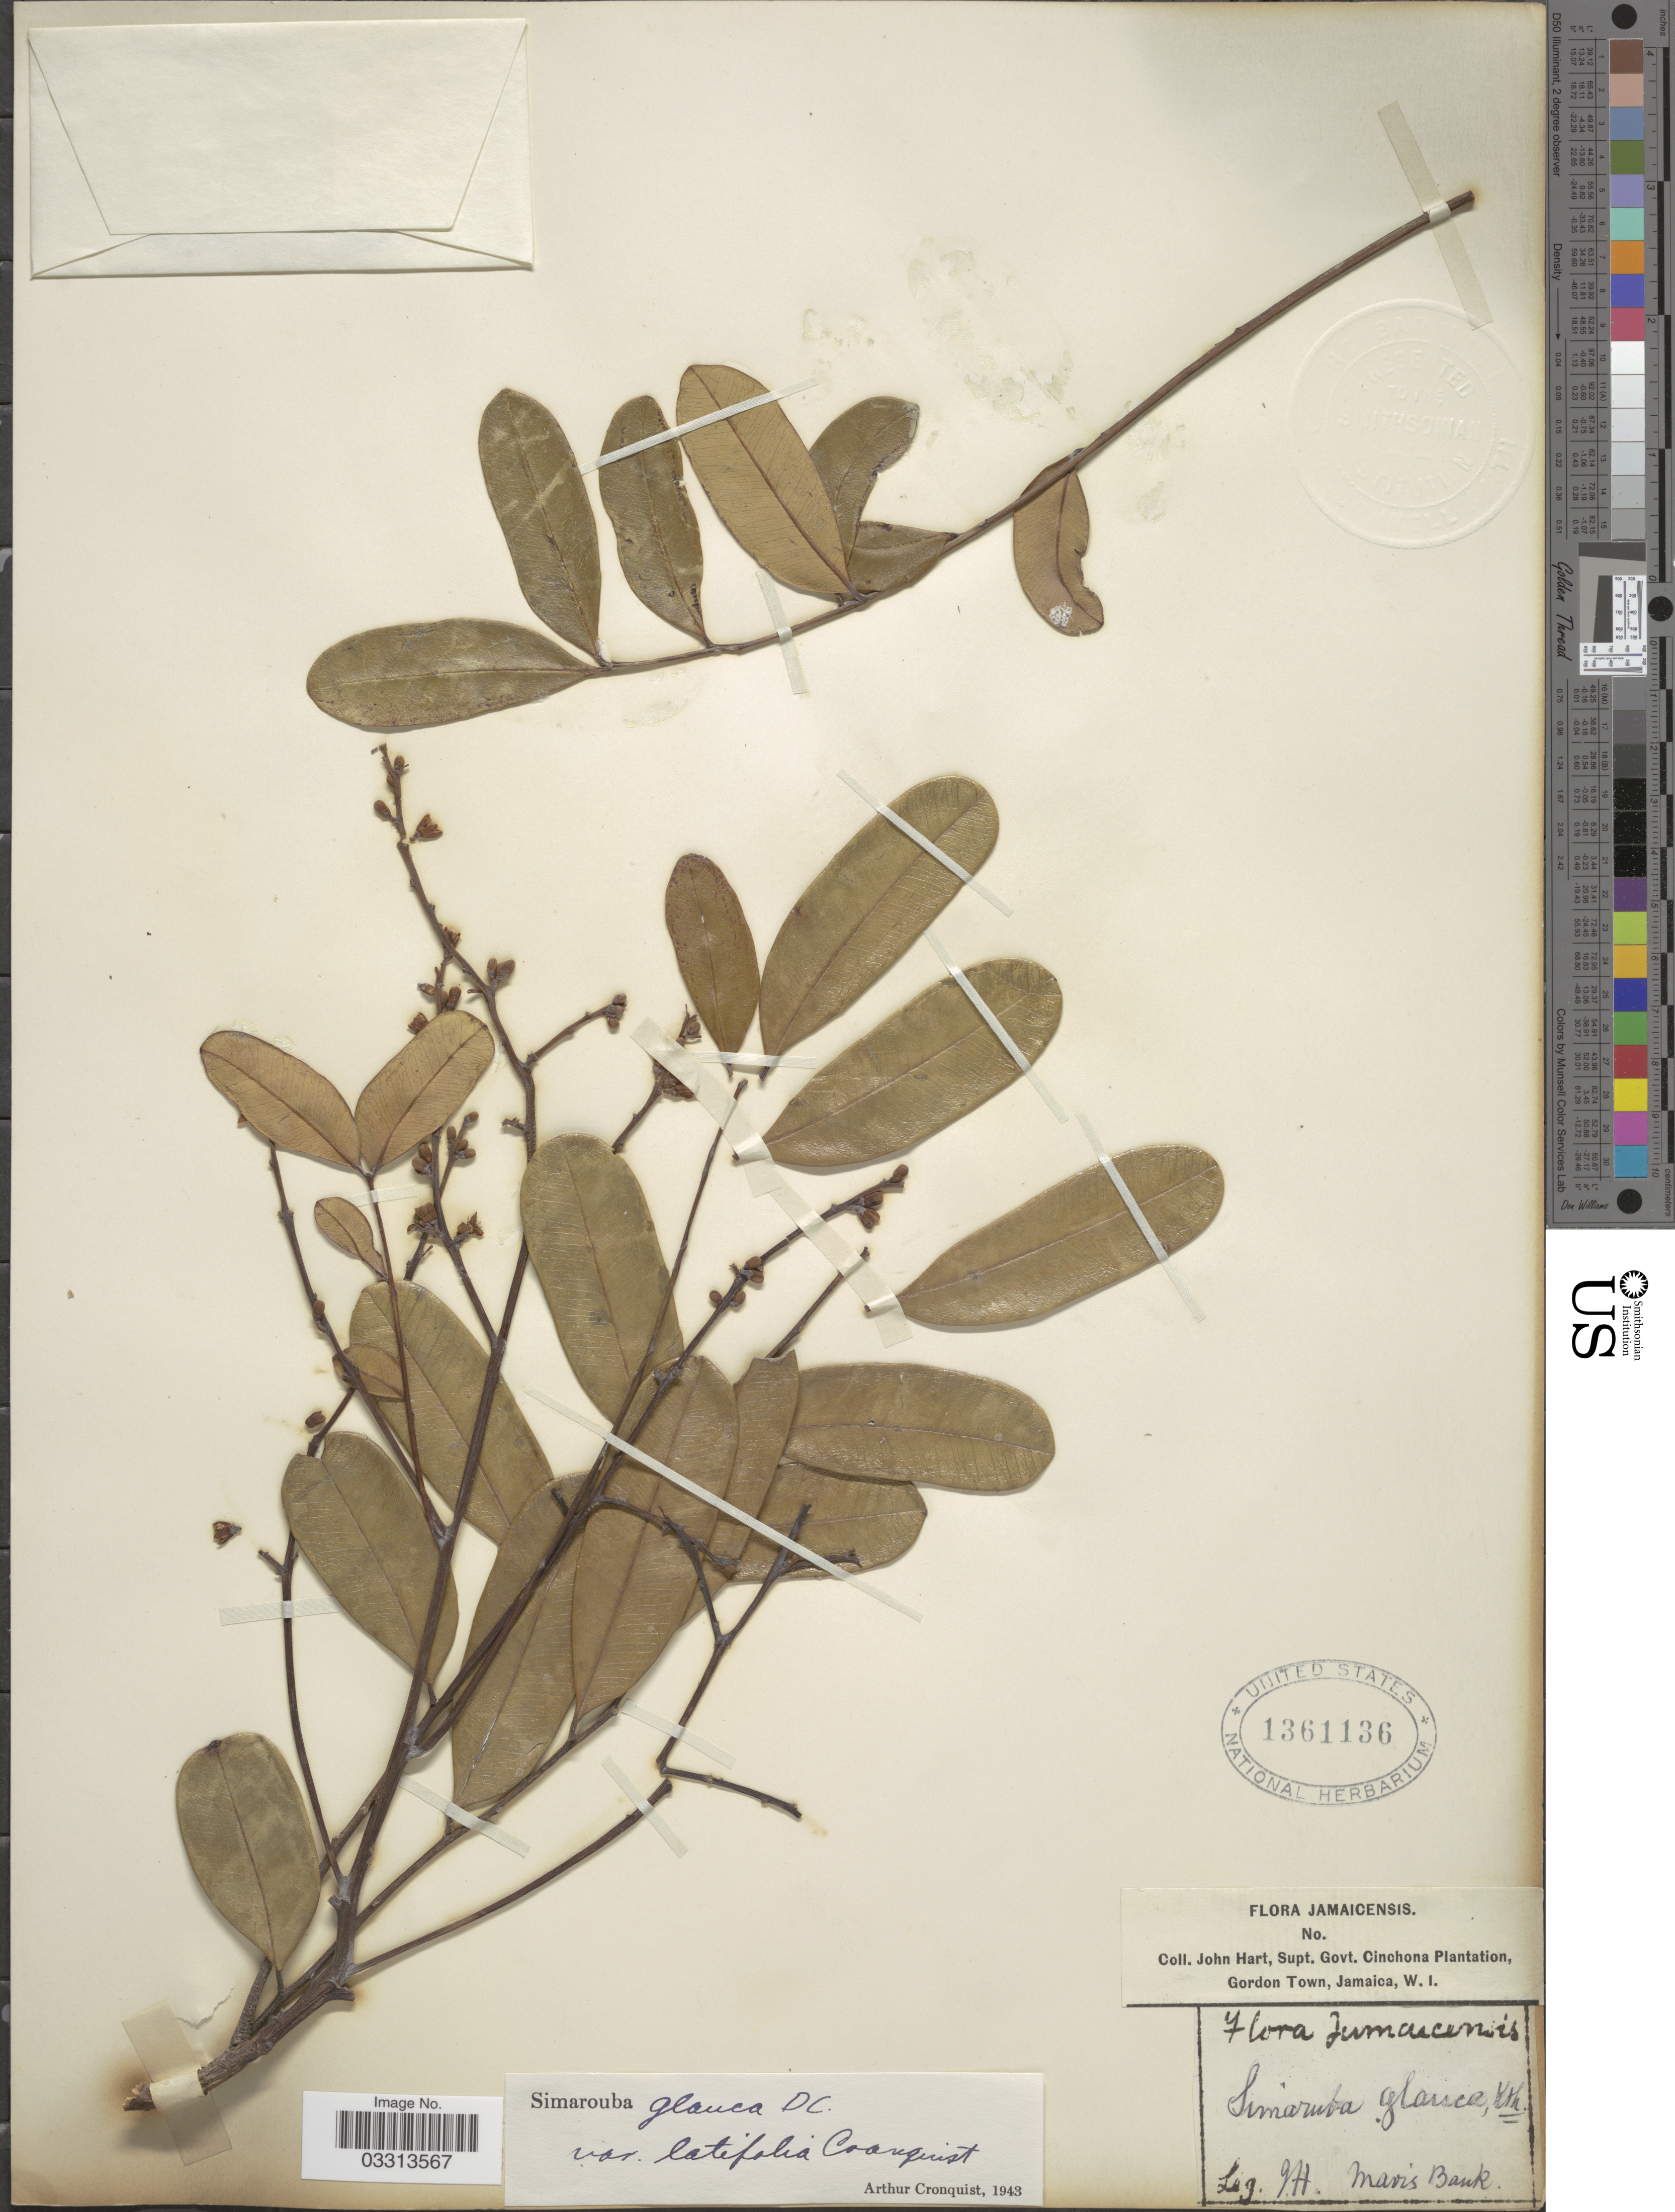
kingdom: Plantae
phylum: Tracheophyta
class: Magnoliopsida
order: Sapindales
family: Simaroubaceae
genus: Simarouba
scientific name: Simarouba glauca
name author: DC.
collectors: J. H. Hart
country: Jamaica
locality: Mavis Bank.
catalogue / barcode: US 1361136